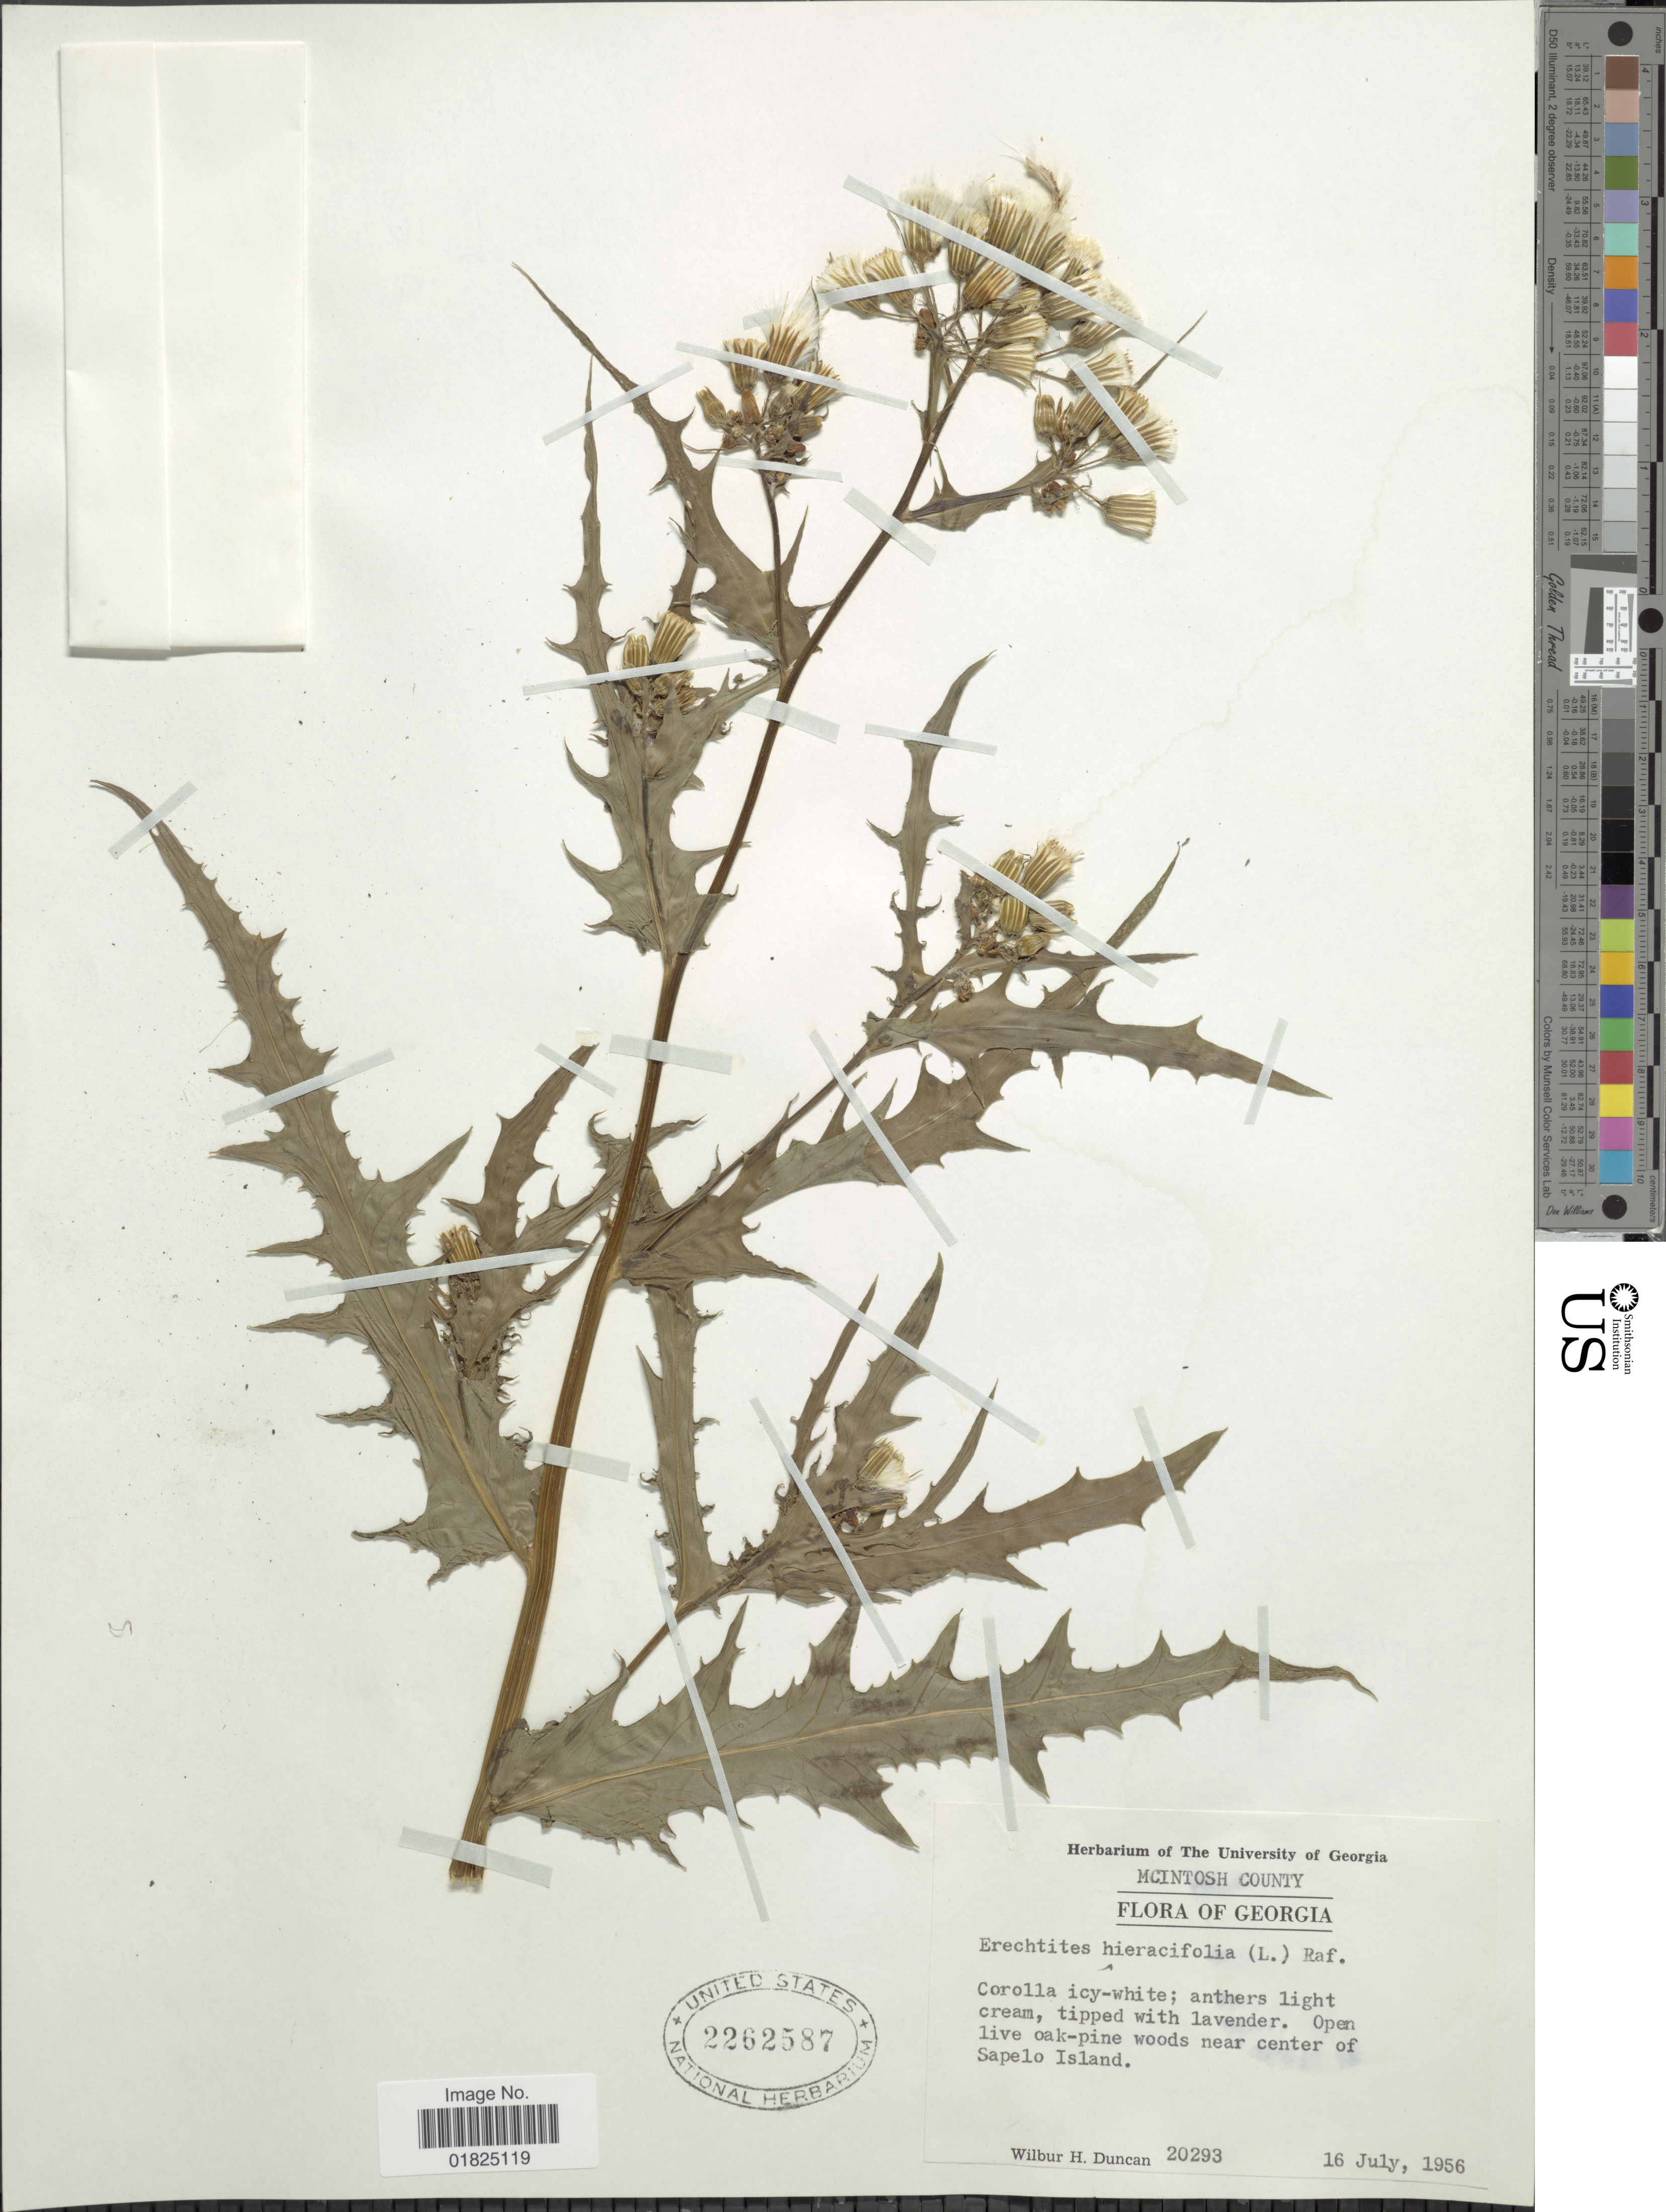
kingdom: Plantae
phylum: Tracheophyta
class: Magnoliopsida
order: Asterales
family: Asteraceae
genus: Erechtites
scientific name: Erechtites hieraciifolius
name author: (L.) Raf. ex DC.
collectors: W. H. Duncan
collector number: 20293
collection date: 1956-07-16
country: United States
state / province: Georgia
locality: McIntosh County, Open live oak-pine woods near center of Sapelo Island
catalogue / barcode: US 2262587